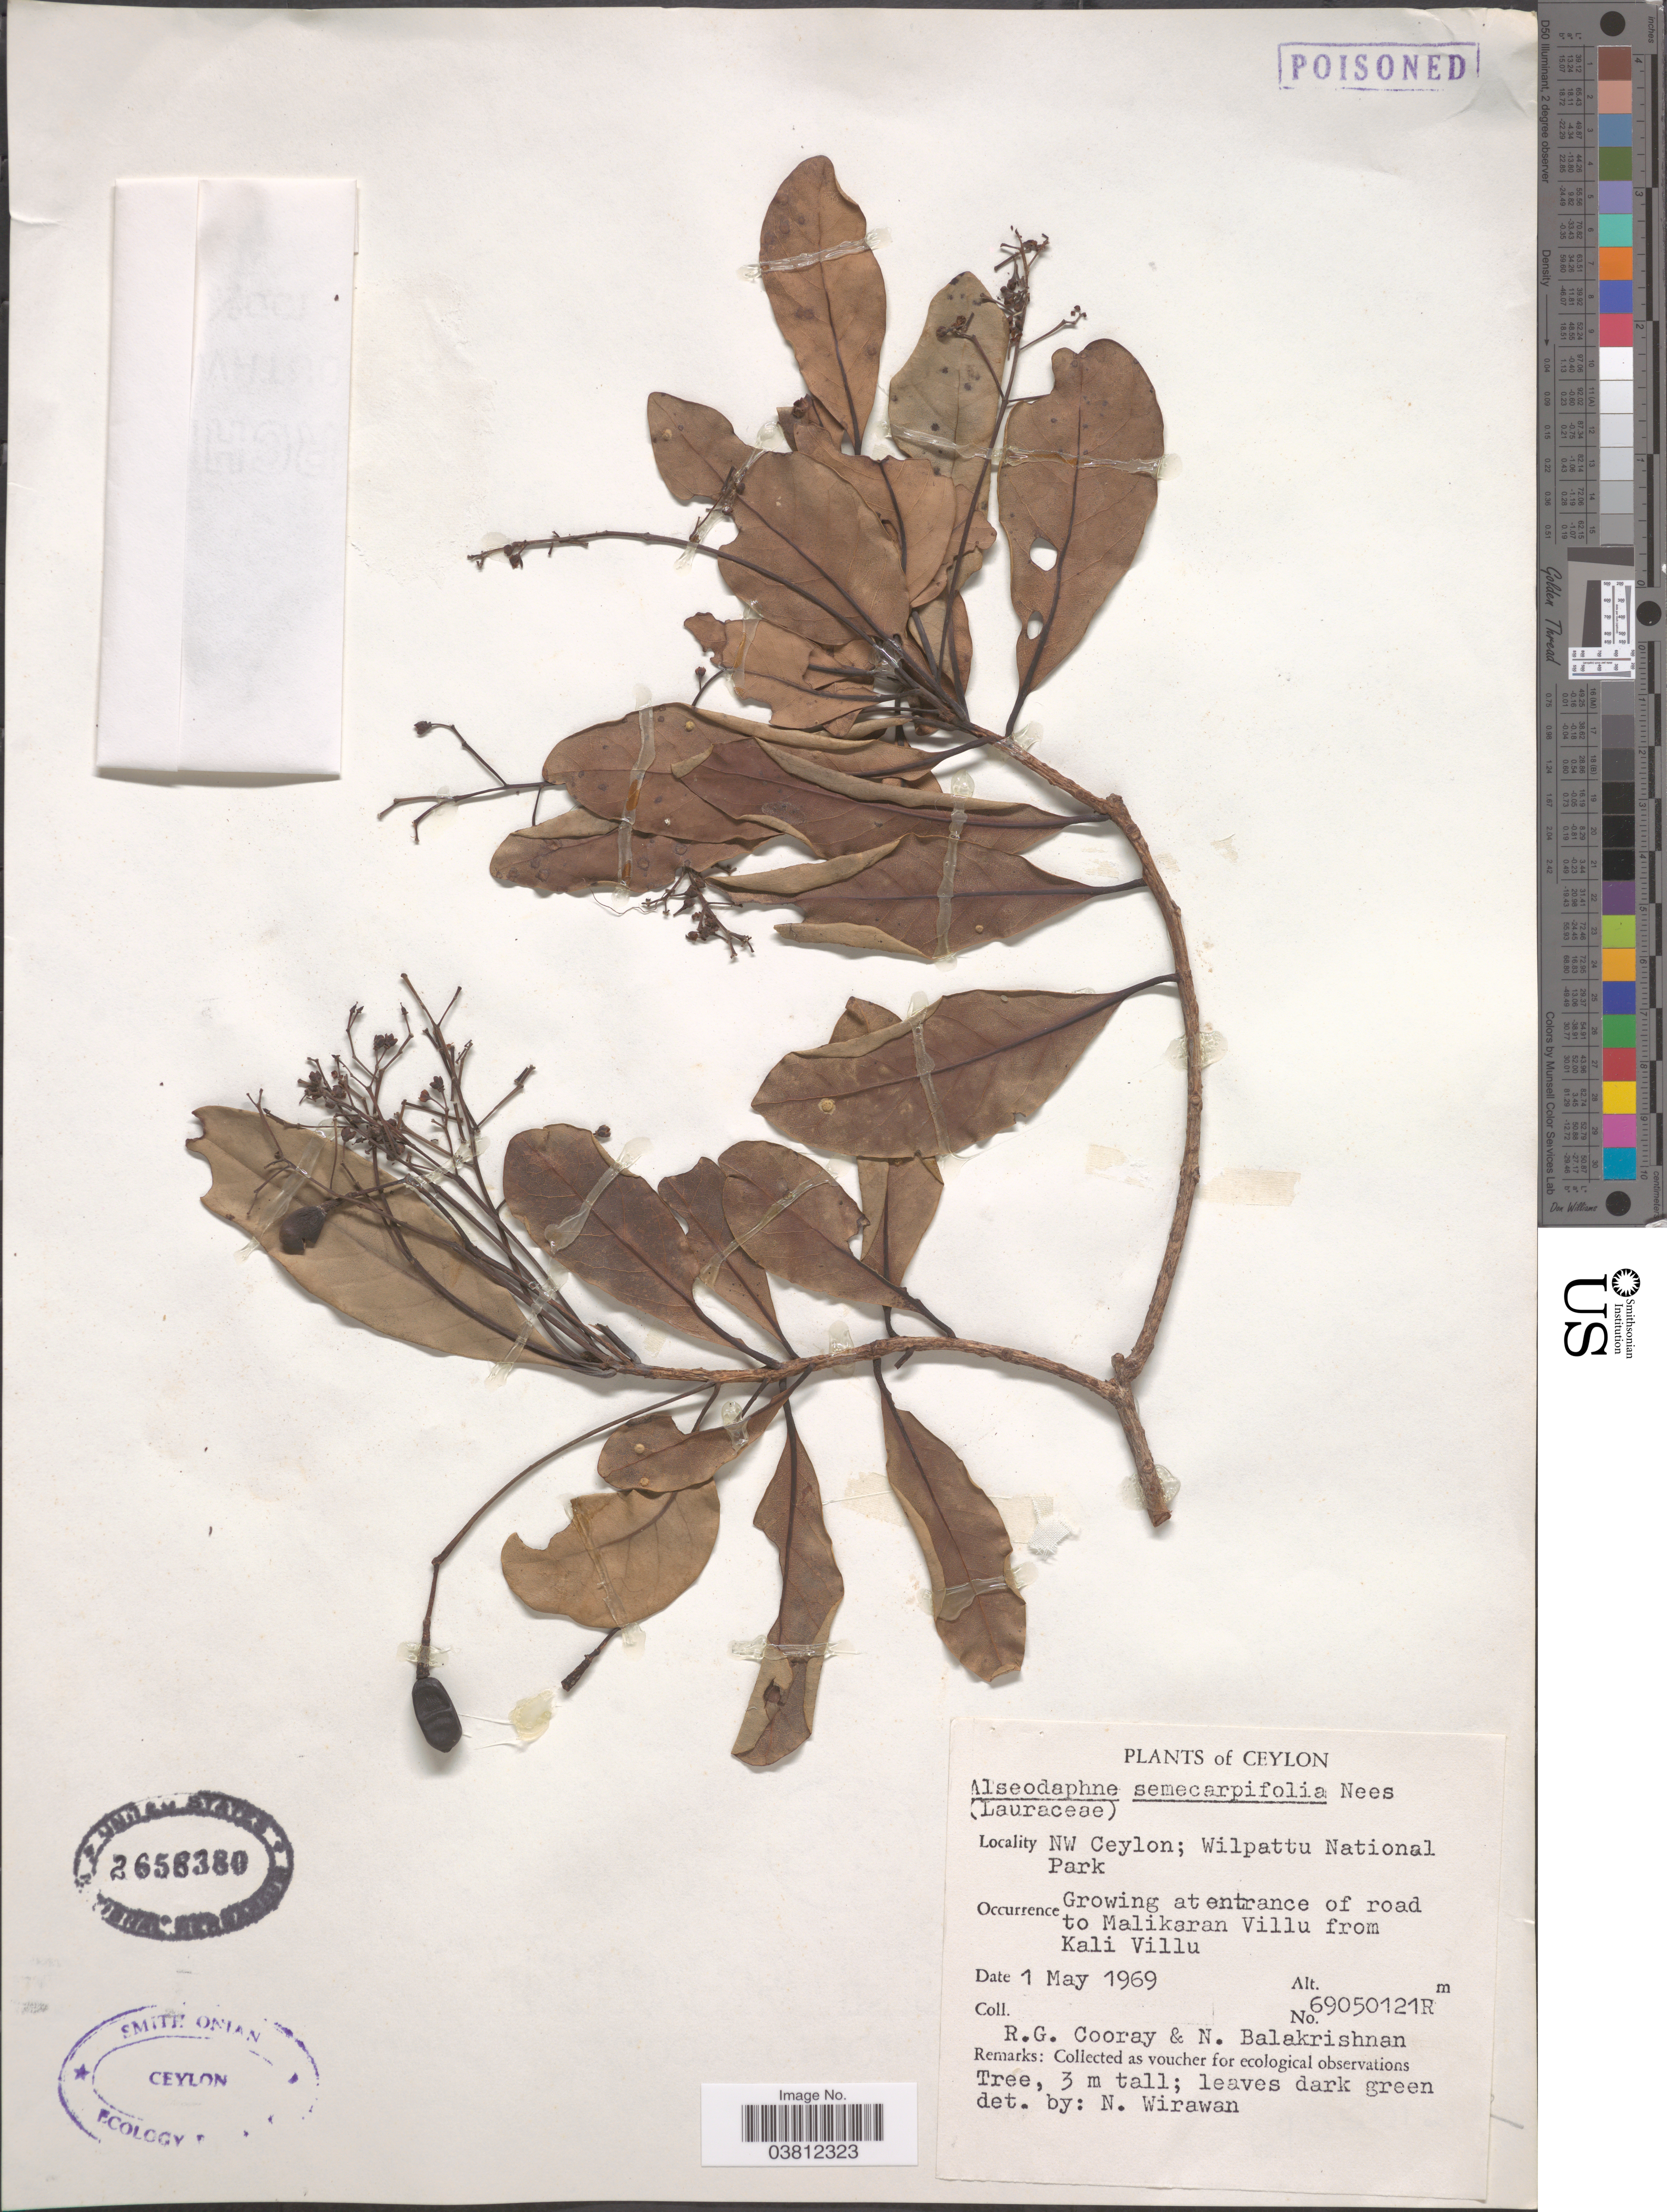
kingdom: Plantae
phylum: Tracheophyta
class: Magnoliopsida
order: Laurales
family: Lauraceae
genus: Alseodaphne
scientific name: Alseodaphne semecarpifolia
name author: Nees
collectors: R. Cooray & N. Balakrishnan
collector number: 69050121R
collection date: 1969-05-01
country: Sri Lanka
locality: Ceylon. NW Ceylon; Wilpattu National Park. At entrance of road to Malikaran Villu from Kali Villu.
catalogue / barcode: US 2658380